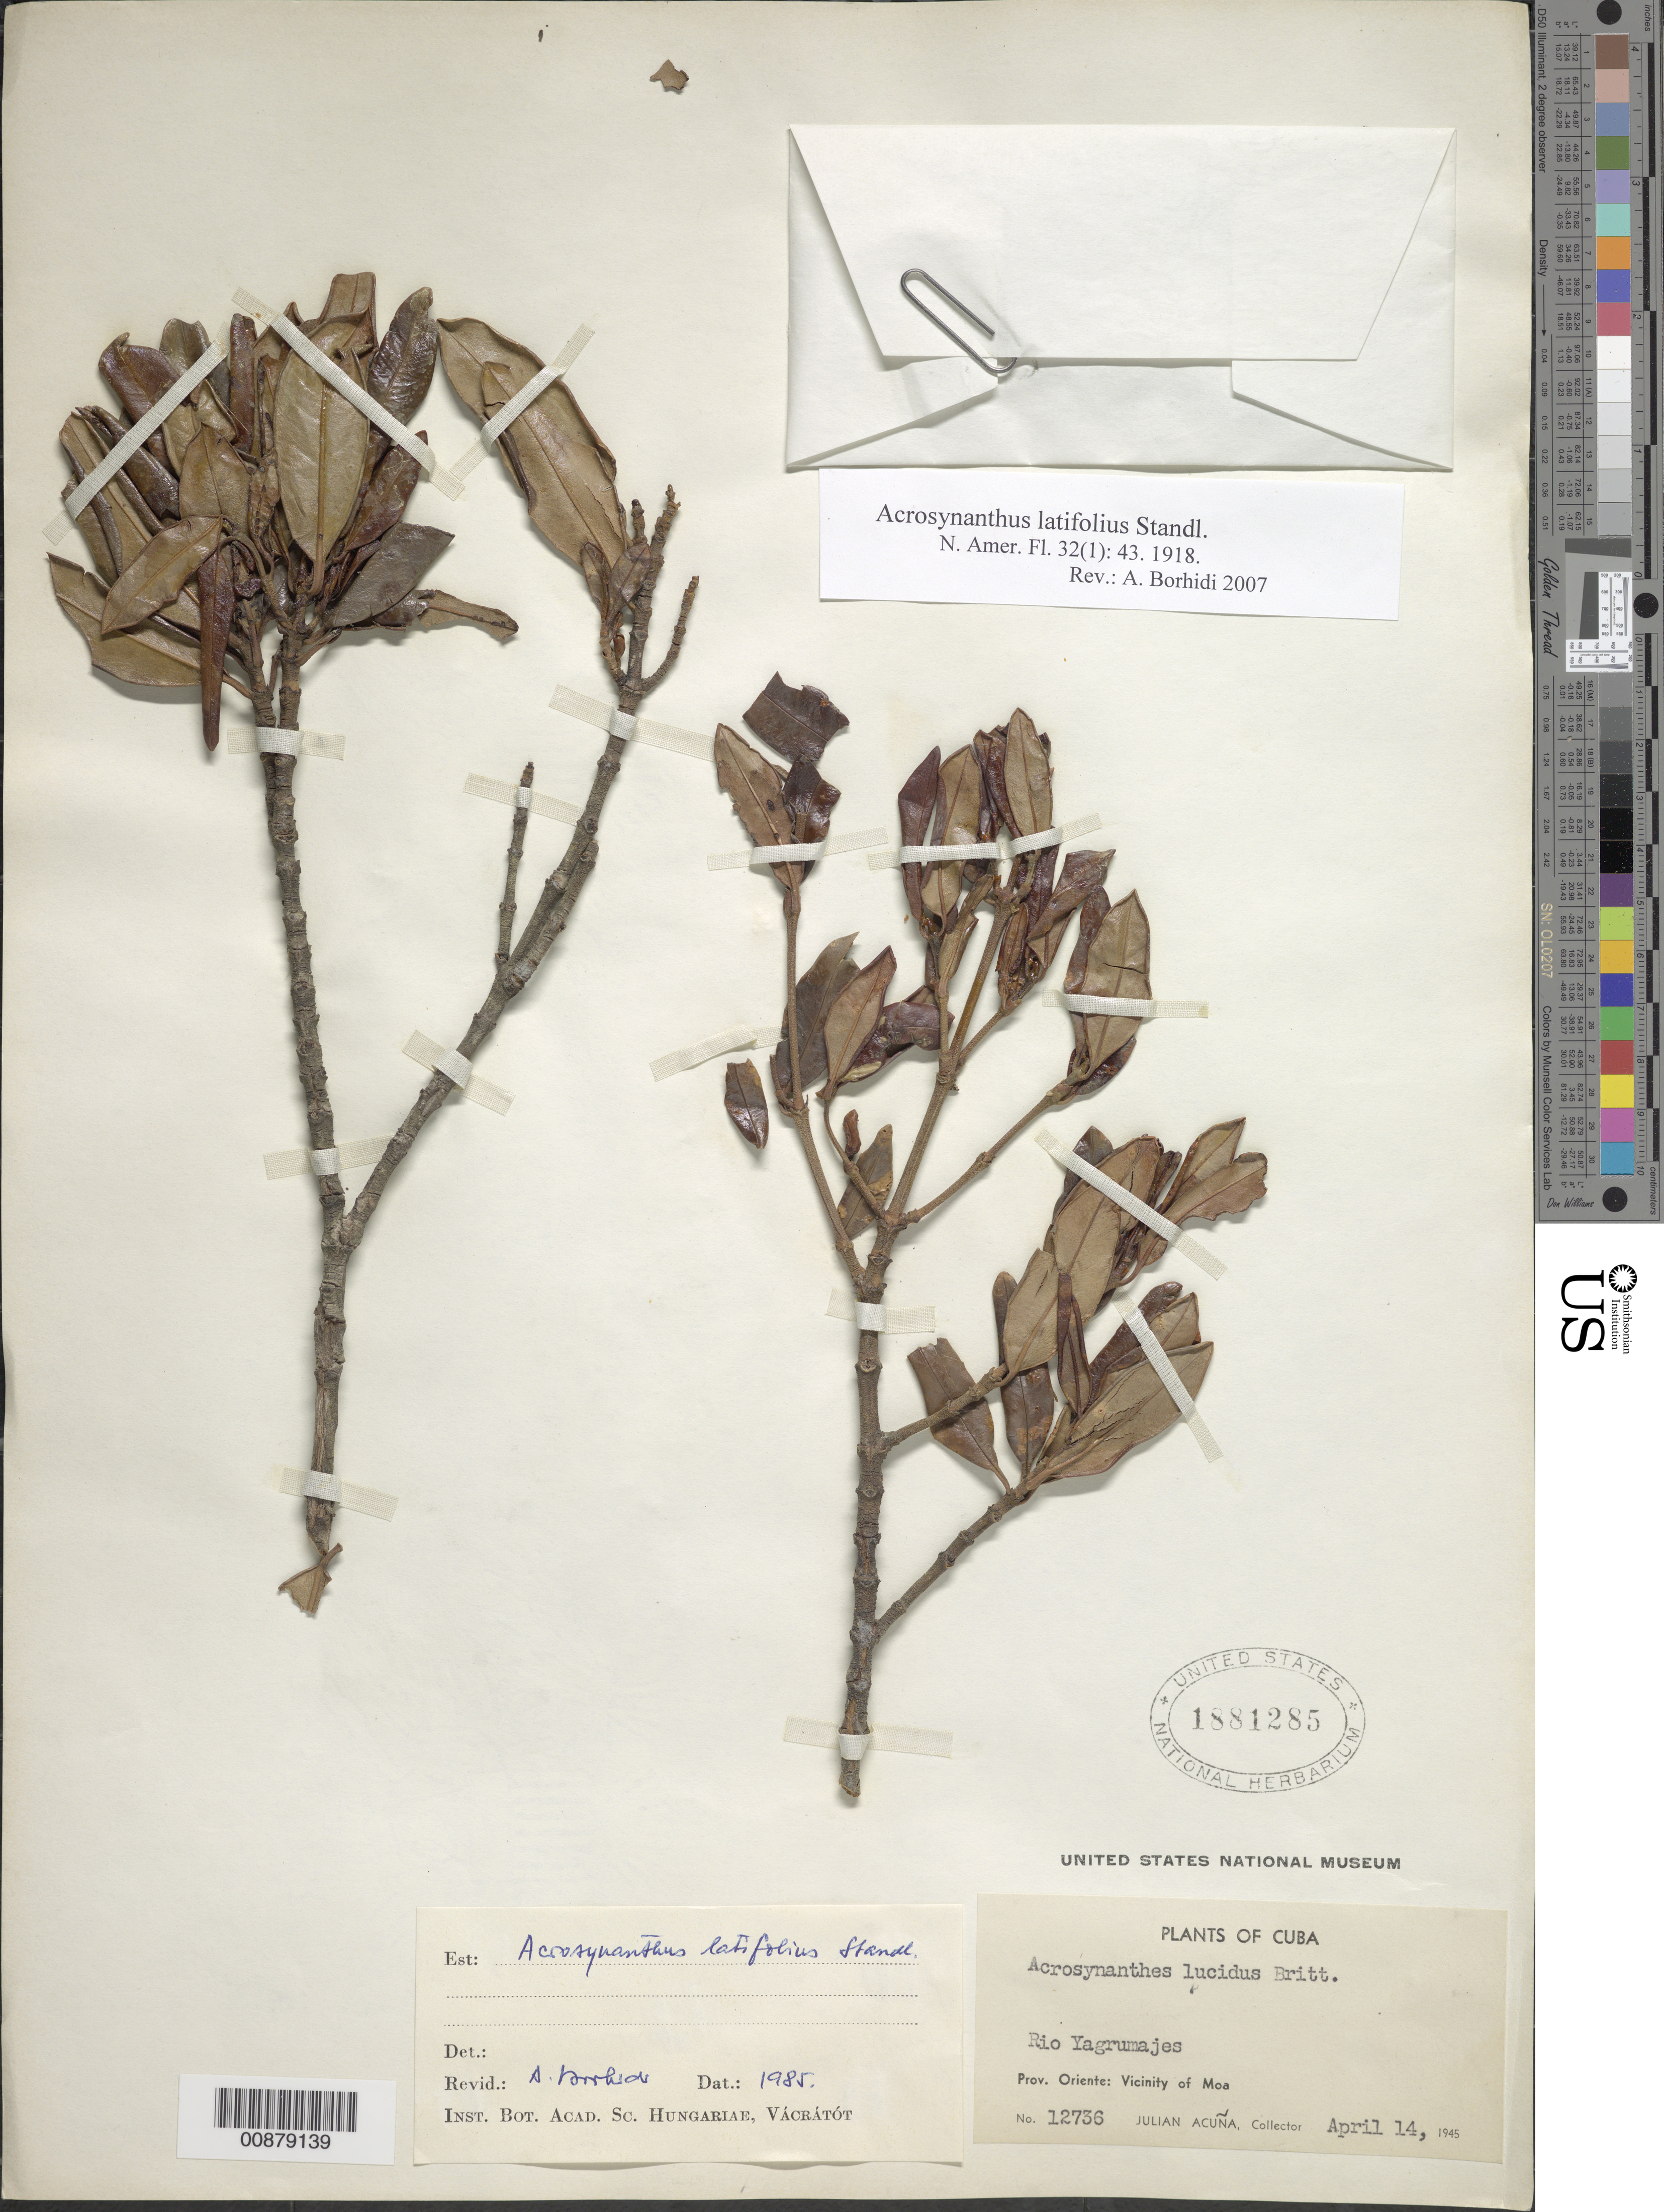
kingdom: Plantae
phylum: Tracheophyta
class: Magnoliopsida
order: Gentianales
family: Rubiaceae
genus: Acrosynanthus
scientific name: Acrosynanthus latifolius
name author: Standl.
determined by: Borhidi, Attila L.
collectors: J. Acuña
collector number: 12736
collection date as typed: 14 Apr 1945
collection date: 1945-04-14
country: Cuba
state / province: Holguín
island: Cuba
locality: Vicinity of Moa [Oriente], Rio Yagrumajes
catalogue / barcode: US 1881285